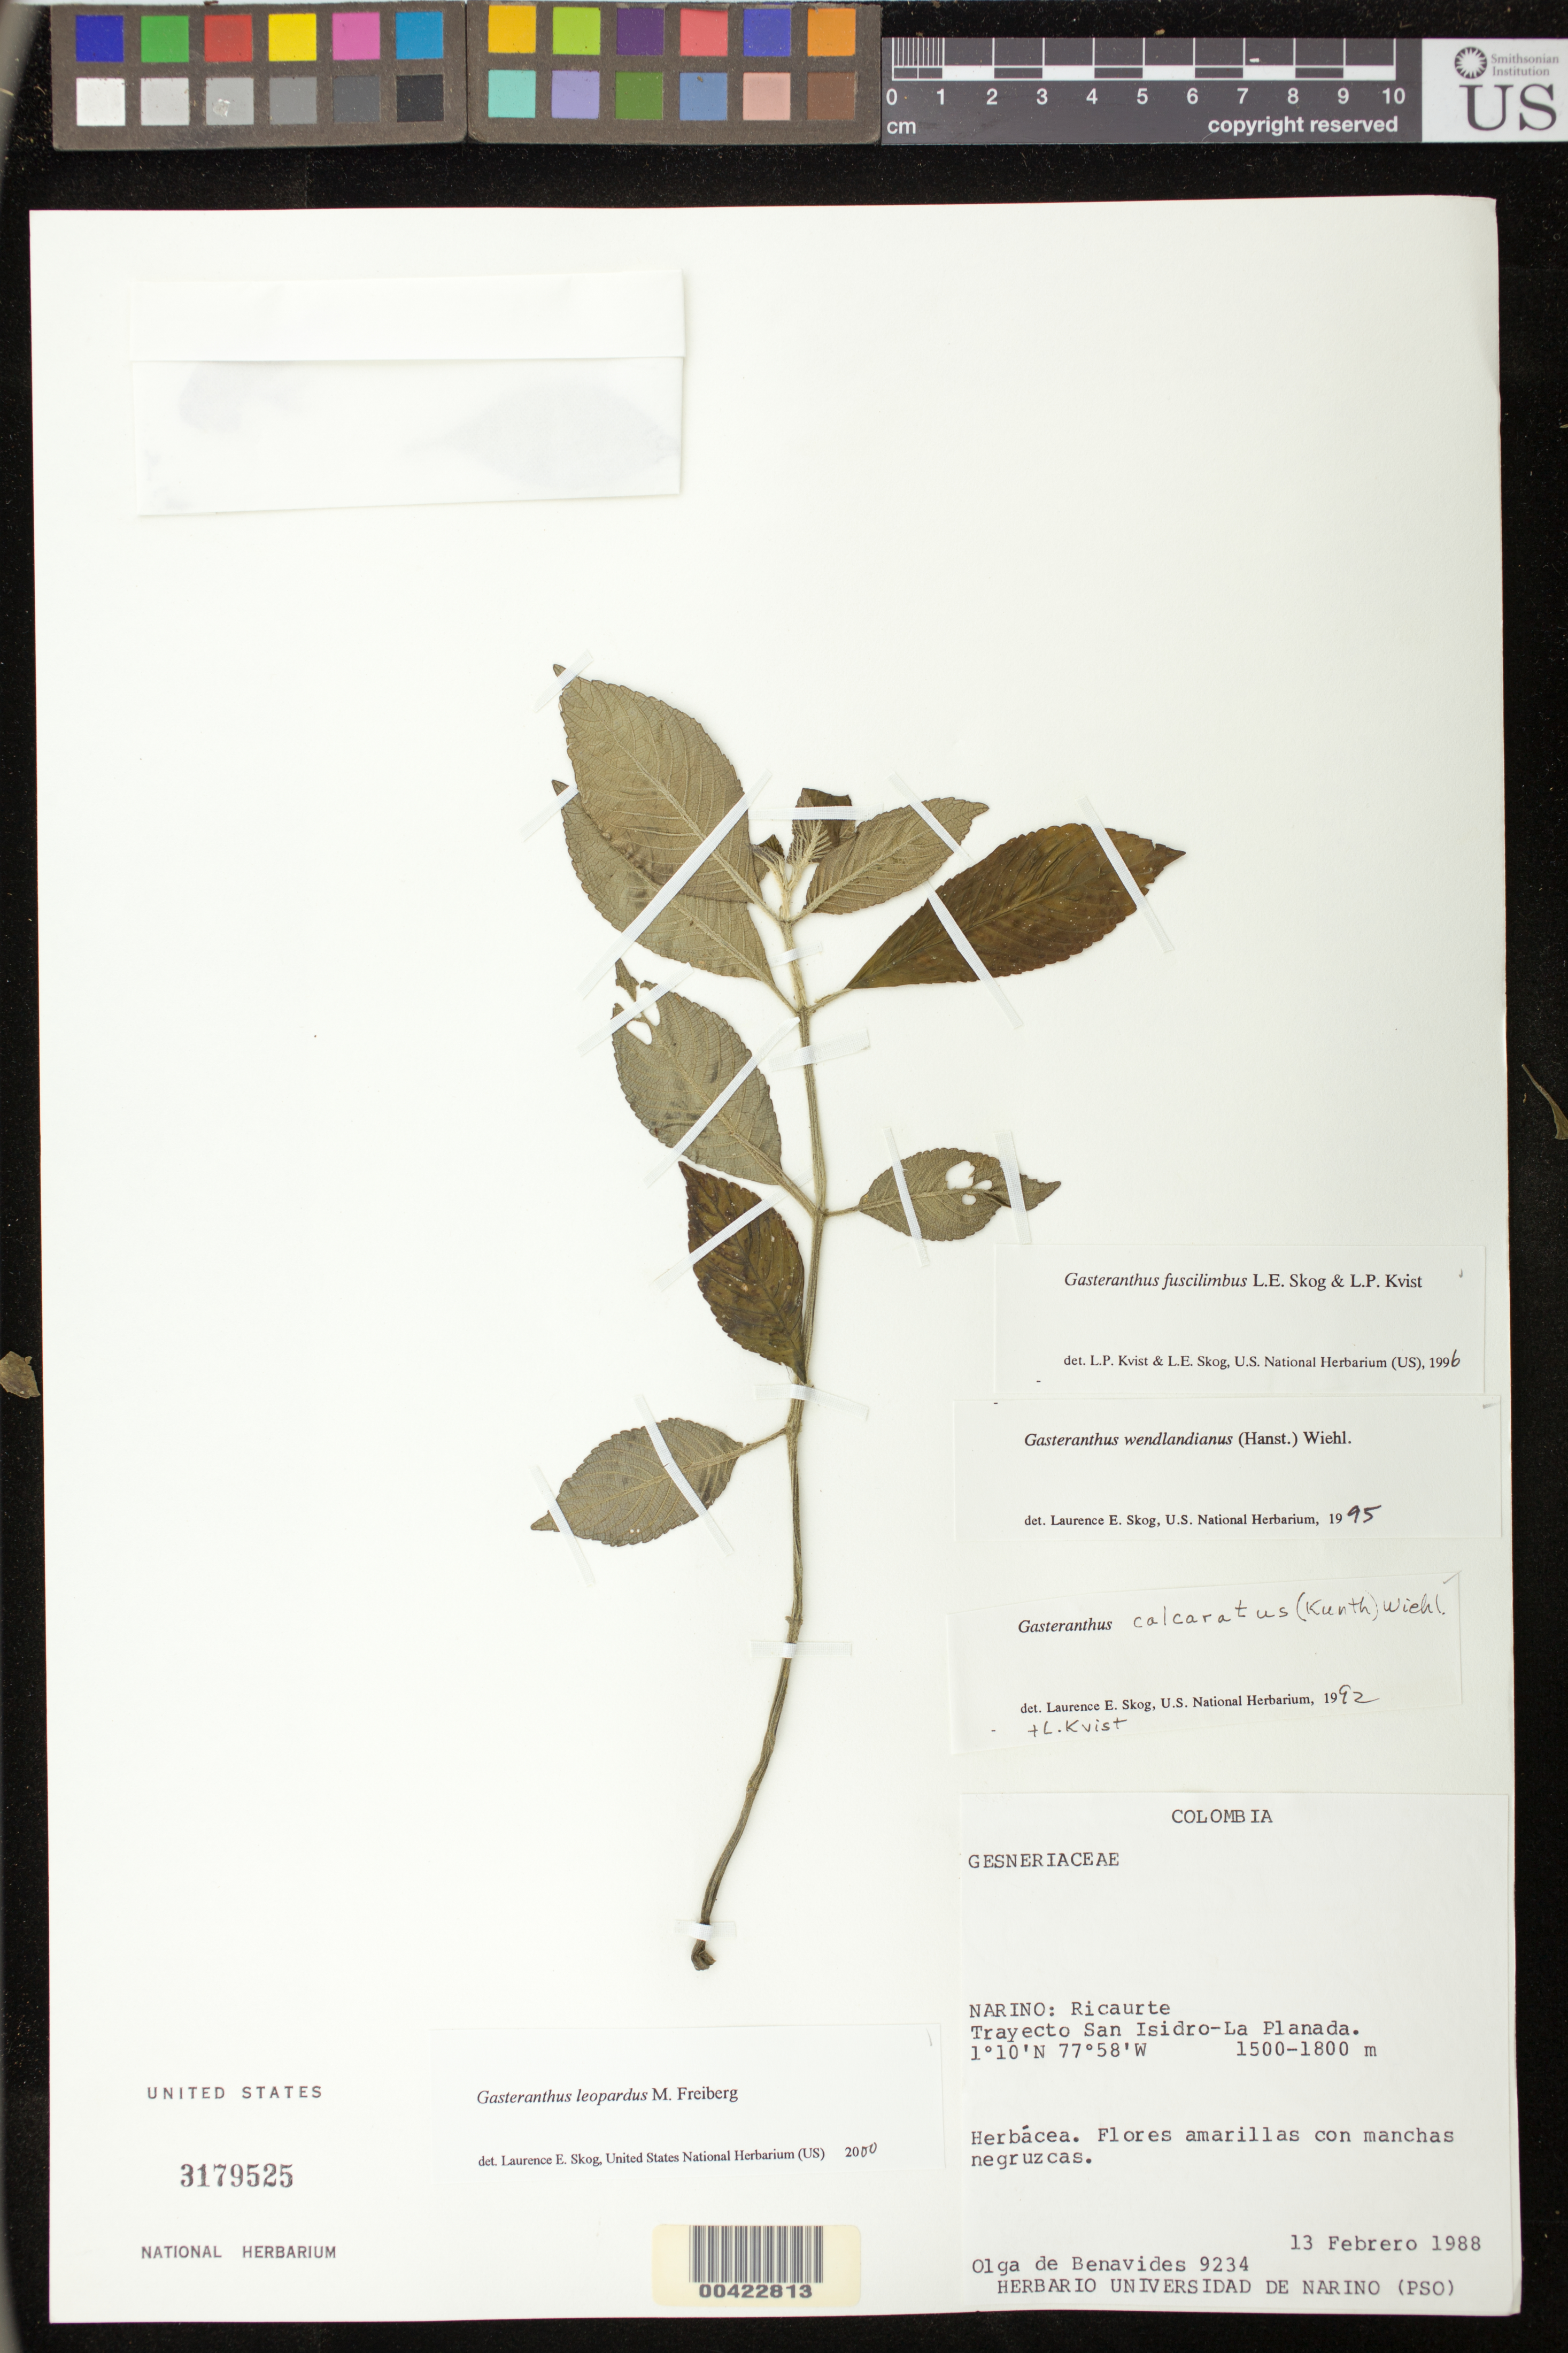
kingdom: Plantae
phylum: Tracheophyta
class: Magnoliopsida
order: Lamiales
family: Gesneriaceae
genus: Gasteranthus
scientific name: Gasteranthus leopardus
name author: M. Freiberg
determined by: Skog, Laurence E.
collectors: Olga S. de Benavides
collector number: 9234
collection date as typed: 13 Feb 1988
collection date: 1988-02-13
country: Colombia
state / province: Nariño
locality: Trayecto San Isidro-La Planada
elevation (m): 1500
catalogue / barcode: US 3179525